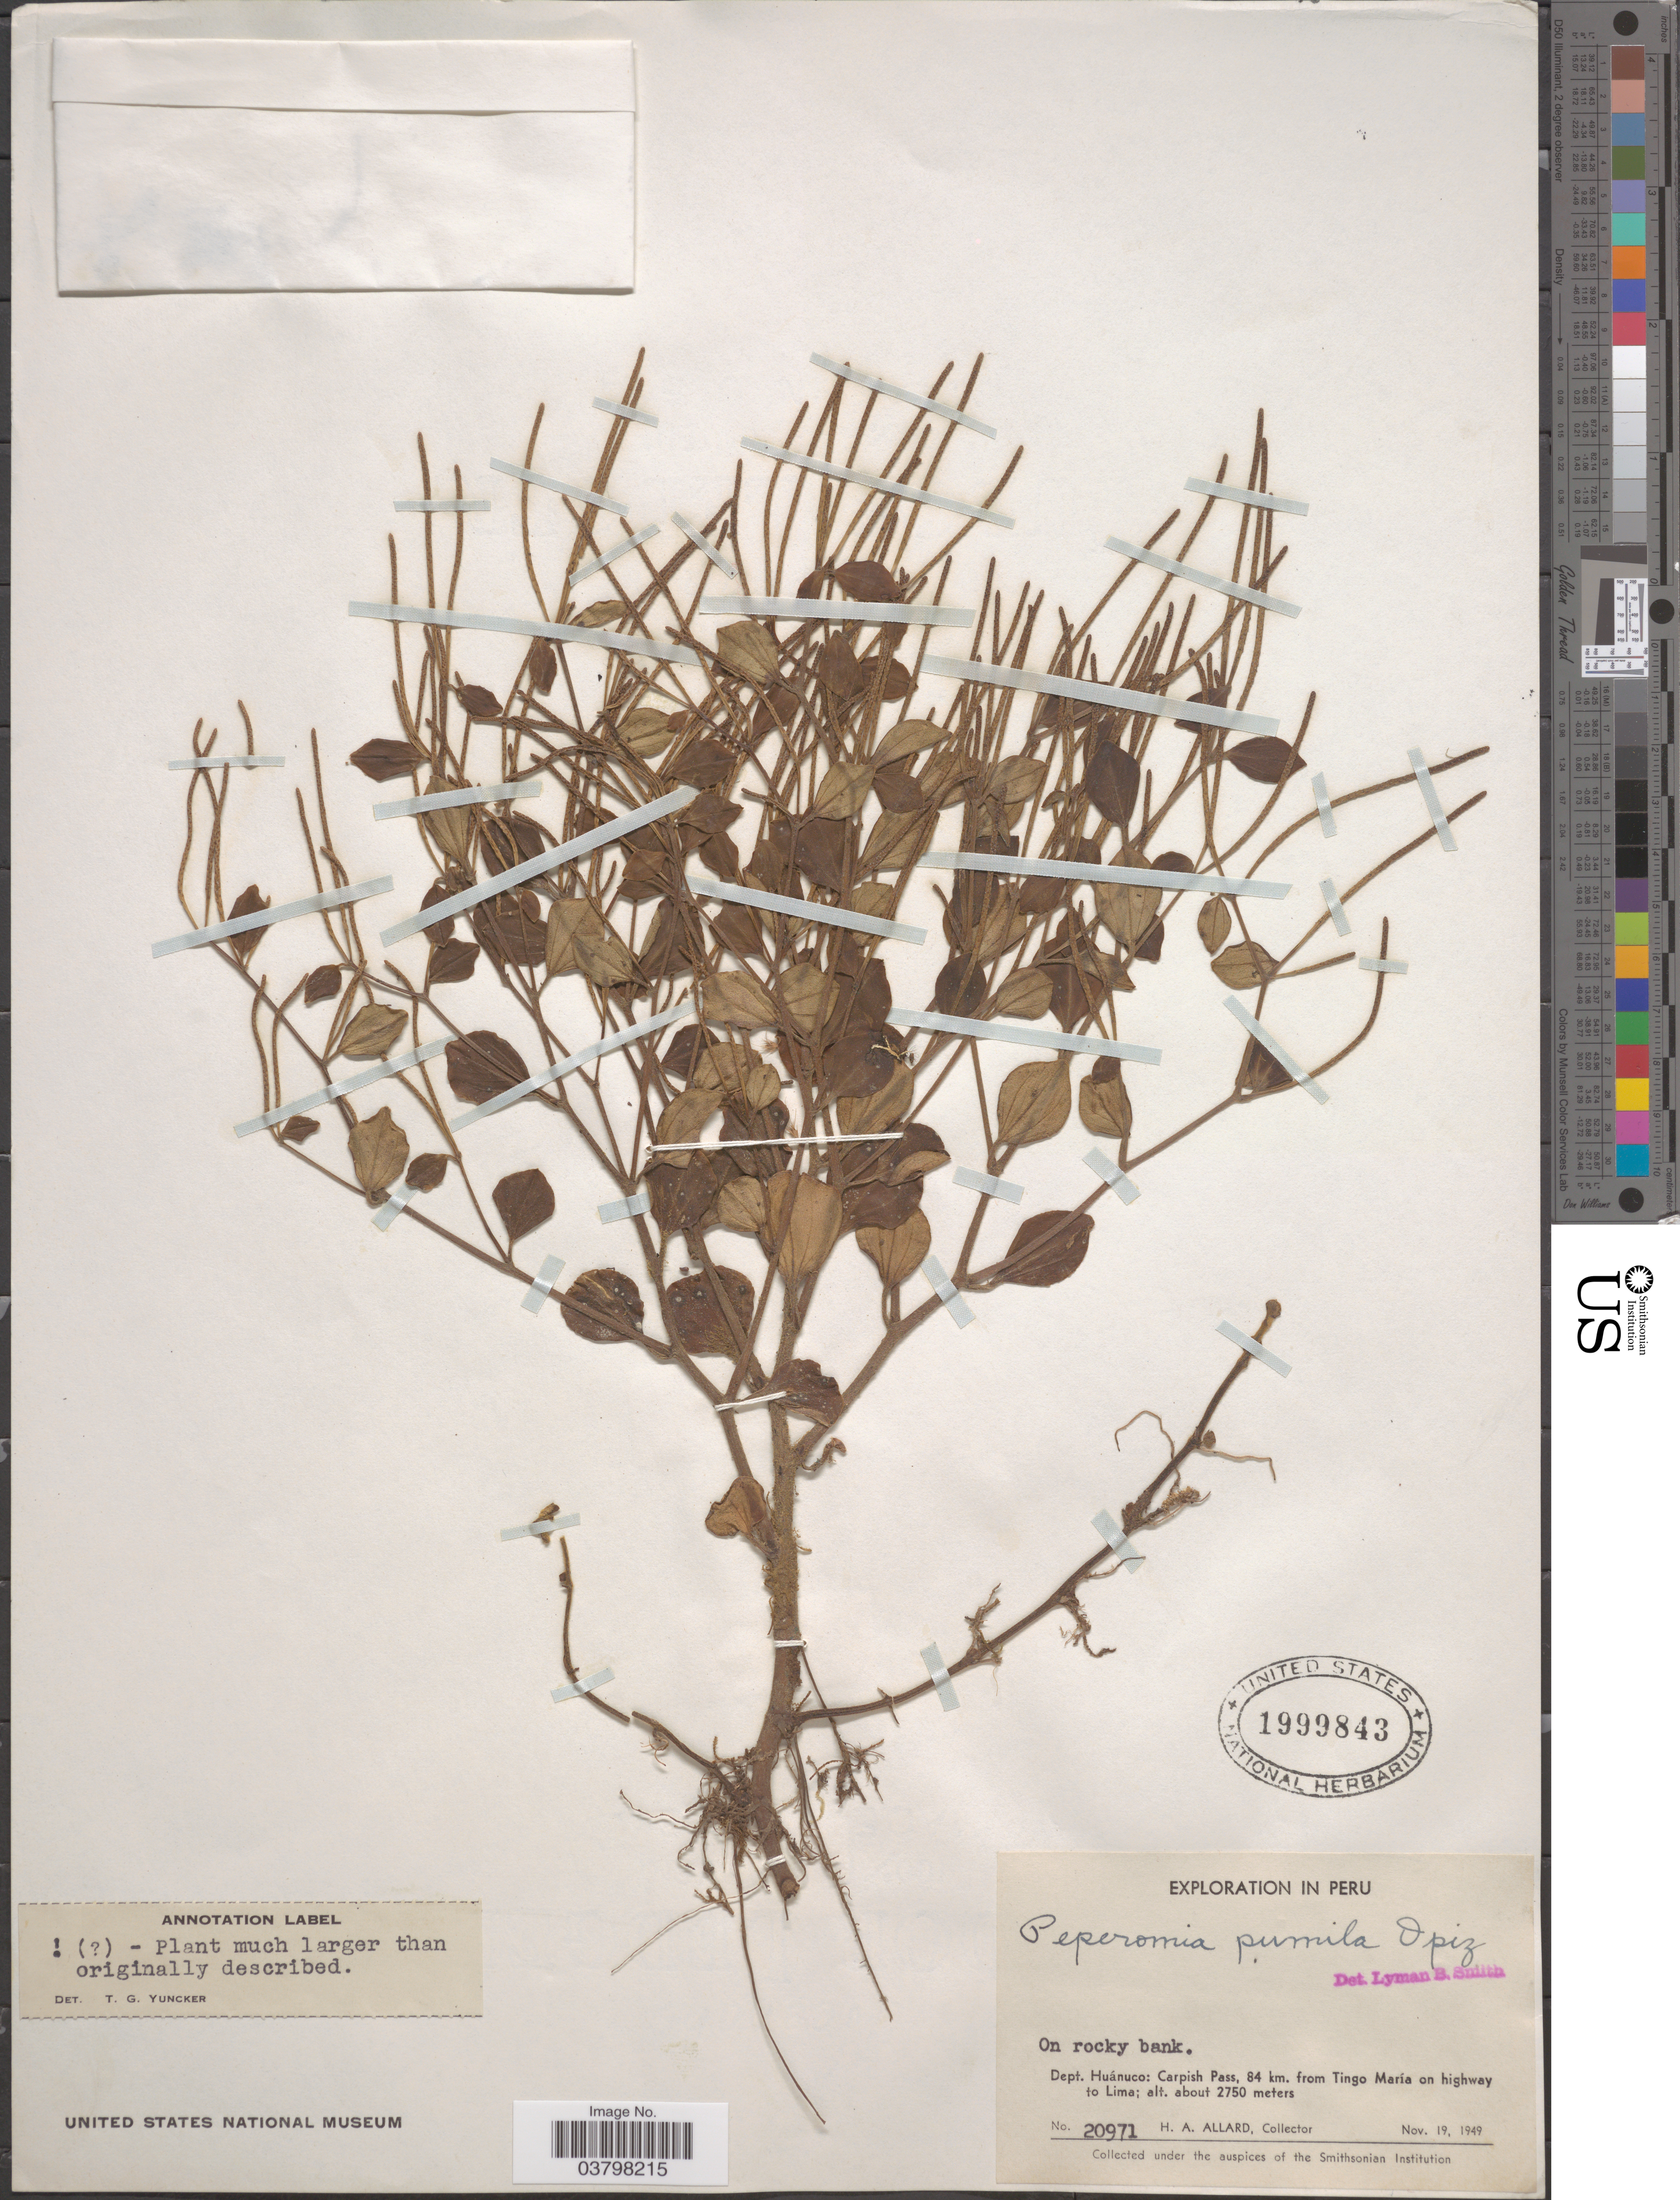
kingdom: Plantae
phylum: Tracheophyta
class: Magnoliopsida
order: Piperales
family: Piperaceae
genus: Peperomia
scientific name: Peperomia pumila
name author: Opiz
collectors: H. A. Allard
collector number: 20971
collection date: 1949-11-19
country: Peru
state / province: Huánuco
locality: Dept. Huánuco: Carpish Pass, 84 km. from Tingo María on highway to Lima.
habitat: on rocky bank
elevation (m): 2750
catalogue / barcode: US 1999843